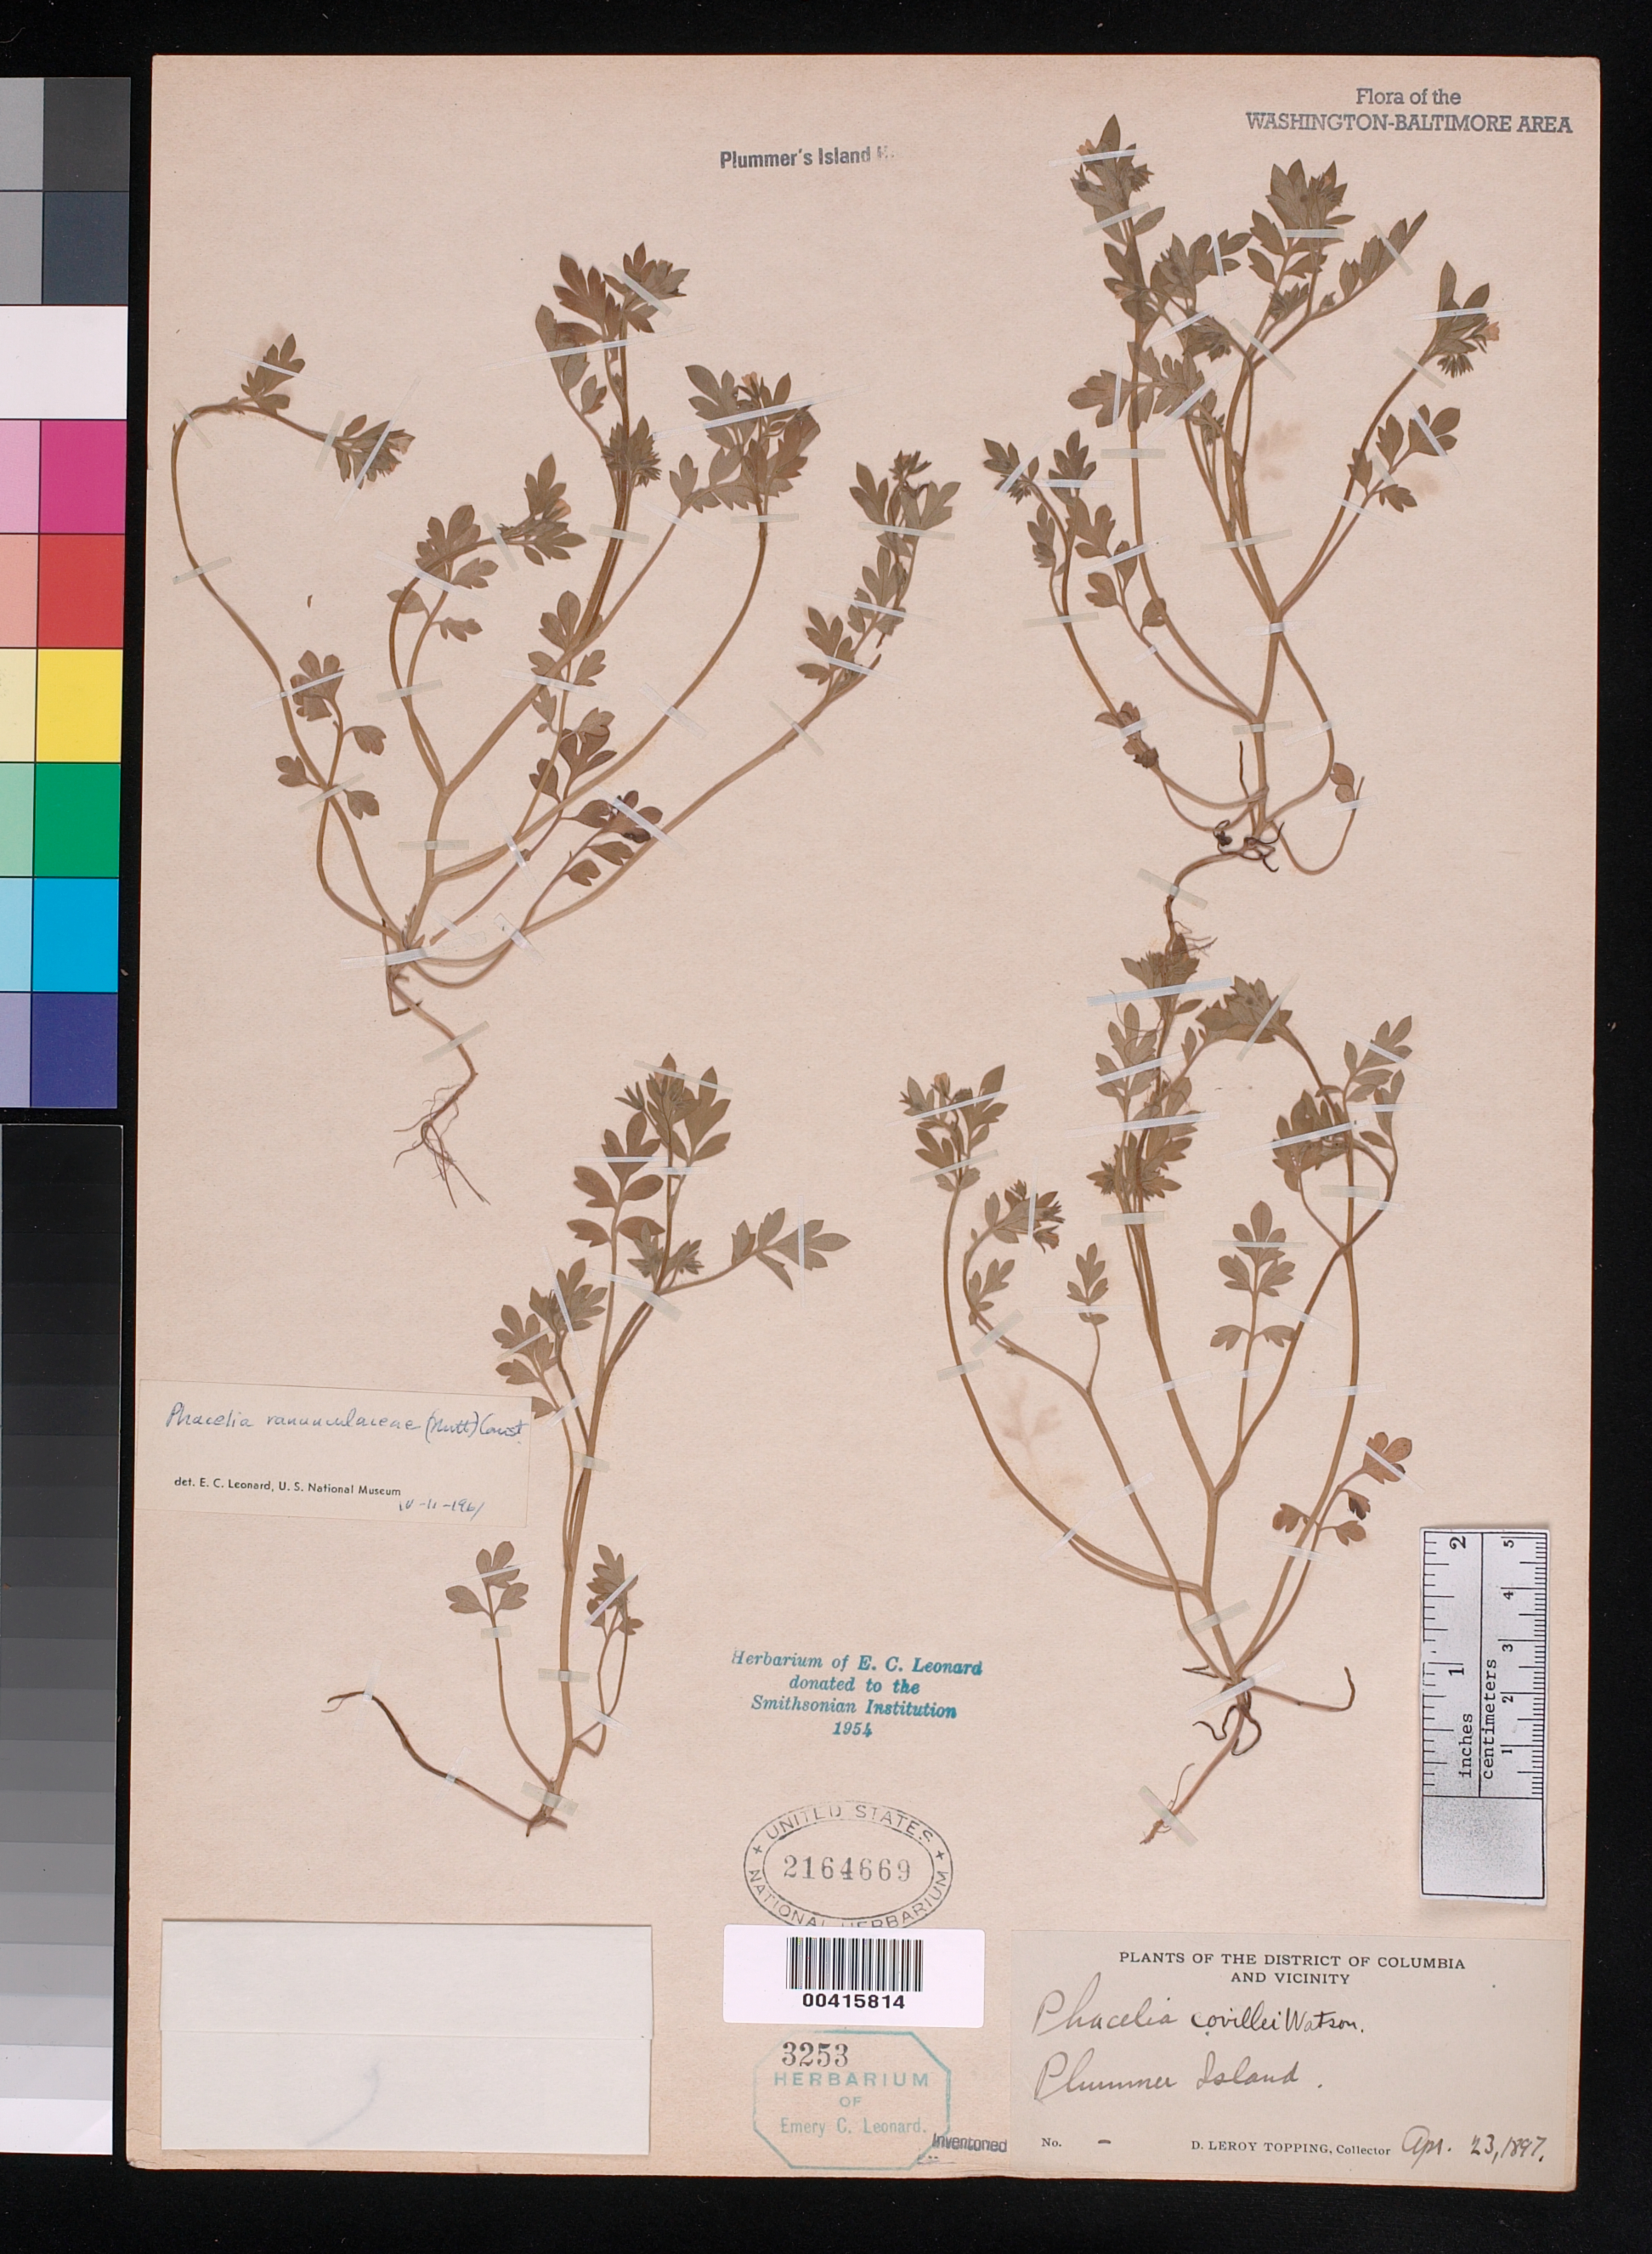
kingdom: Plantae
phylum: Tracheophyta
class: Magnoliopsida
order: Boraginales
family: Hydrophyllaceae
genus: Phacelia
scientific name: Phacelia ranunculacea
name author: (Nutt.) Constance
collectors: D. L. Topping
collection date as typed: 23 Apr 1897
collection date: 1897-04-23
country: United States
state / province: Maryland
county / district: Montgomery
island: Plummers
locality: Plummer's Island C. & O. Canal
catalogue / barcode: US 2164669